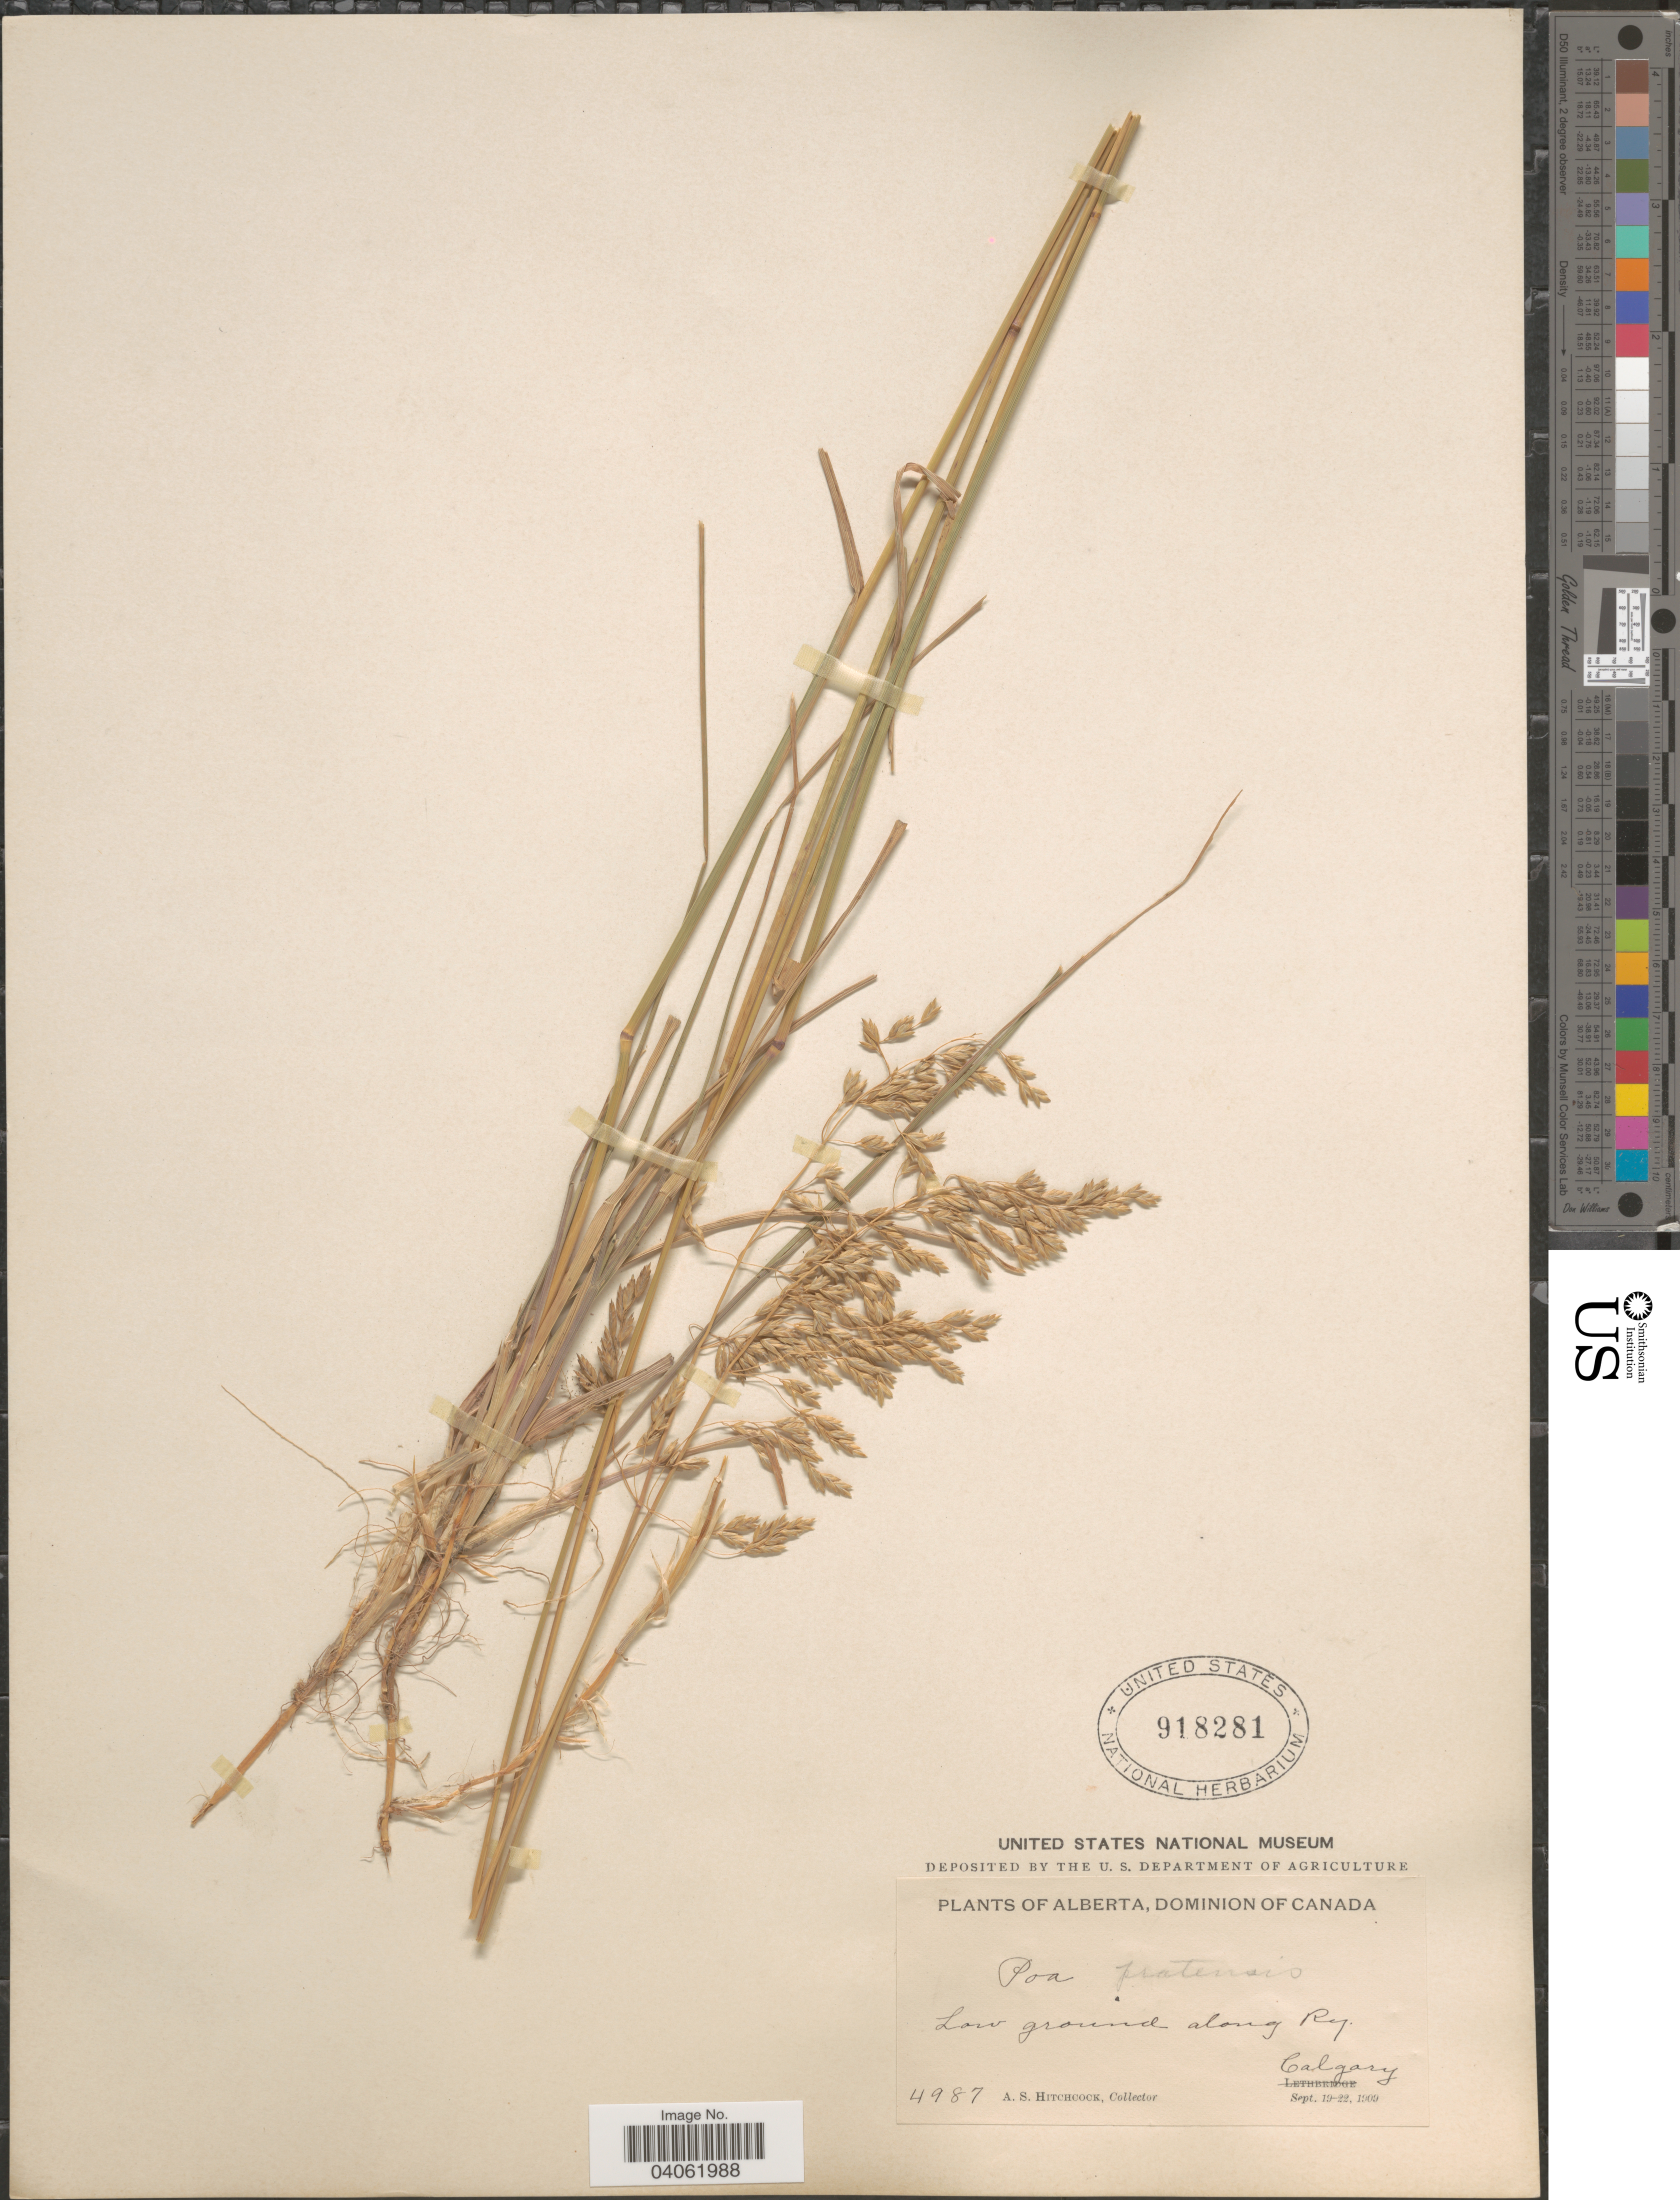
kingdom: Plantae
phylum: Tracheophyta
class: Liliopsida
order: Poales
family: Poaceae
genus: Poa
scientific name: Poa pratensis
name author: L.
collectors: A. S. Hitchcock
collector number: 4987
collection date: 1909-09-19/1909-09-22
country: Canada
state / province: Alberta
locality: Dominion of Canada. Low ground along Ry. Calgary.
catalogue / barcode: US 918281